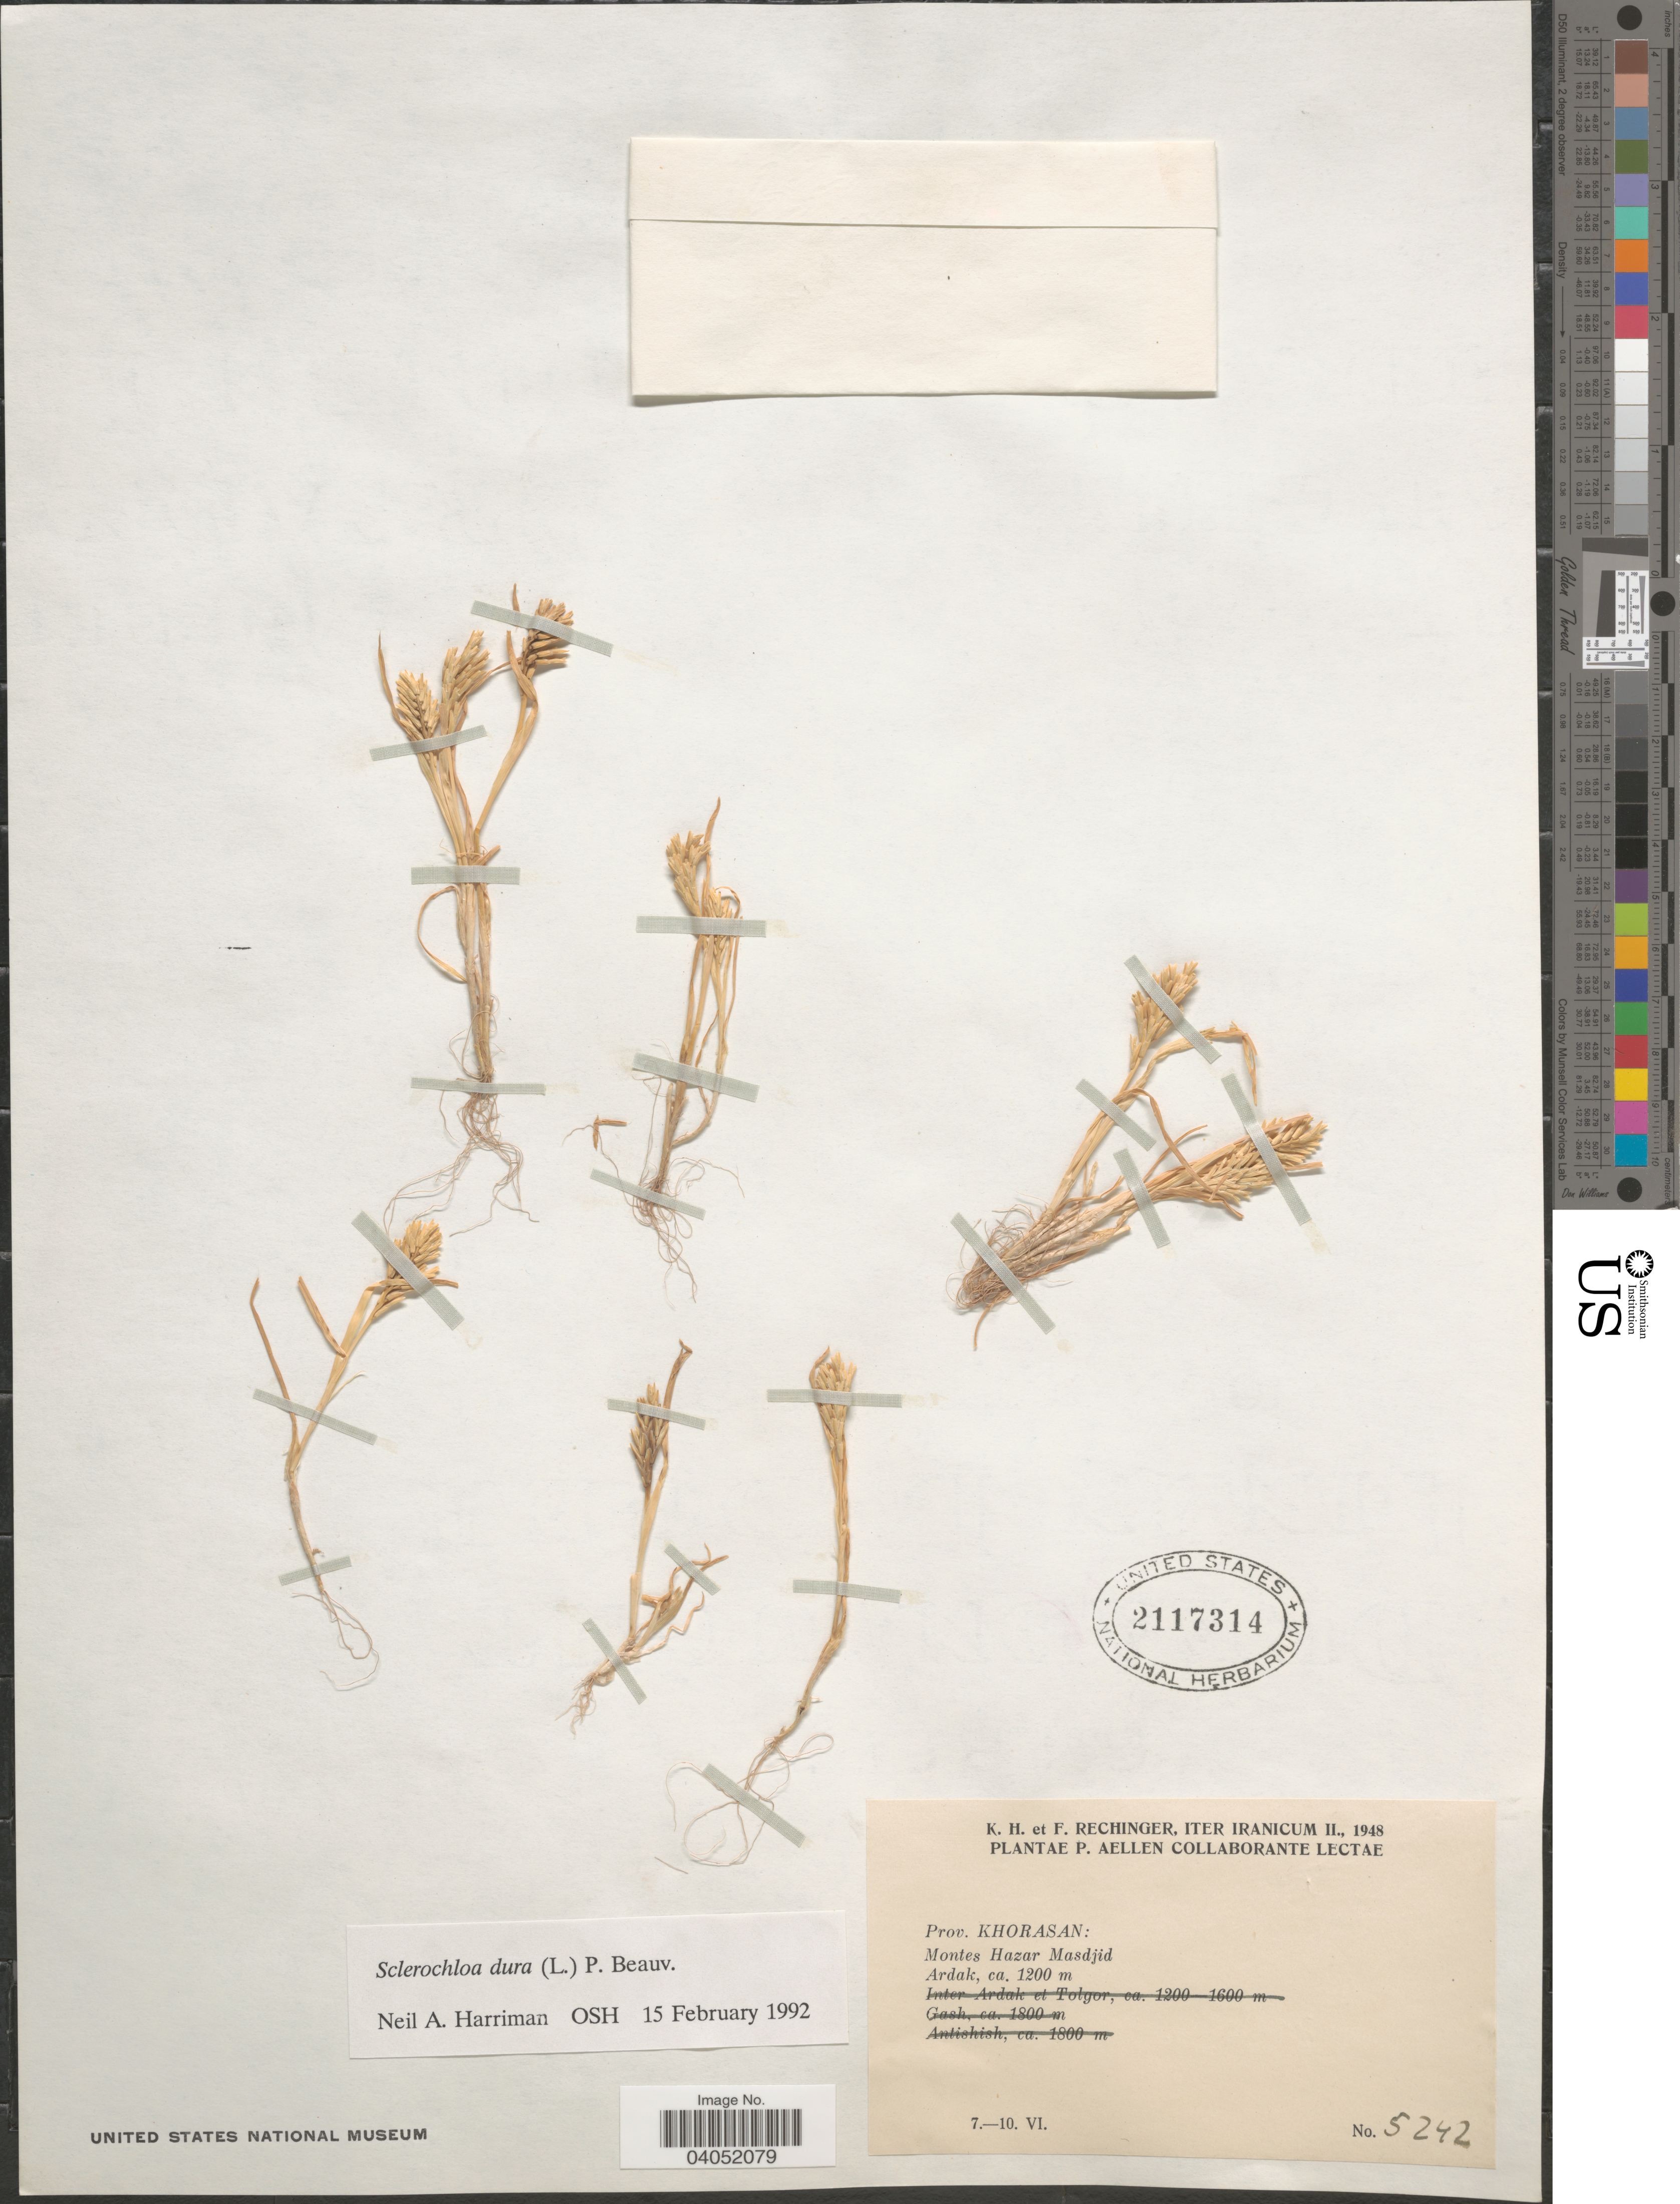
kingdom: Plantae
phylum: Tracheophyta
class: Liliopsida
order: Poales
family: Poaceae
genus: Sclerochloa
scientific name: Sclerochloa dura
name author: (L.) P. Beauv.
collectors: K. H. Rechinger & F. Rechinger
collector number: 5242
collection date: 1948-06-07/1948-06-10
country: Iran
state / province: Khorasan [obsolete]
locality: Iter Iranicum. Prov. Khorasan: Montes Hazar Masdjid. Ardak.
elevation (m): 1200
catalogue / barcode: US 2117314